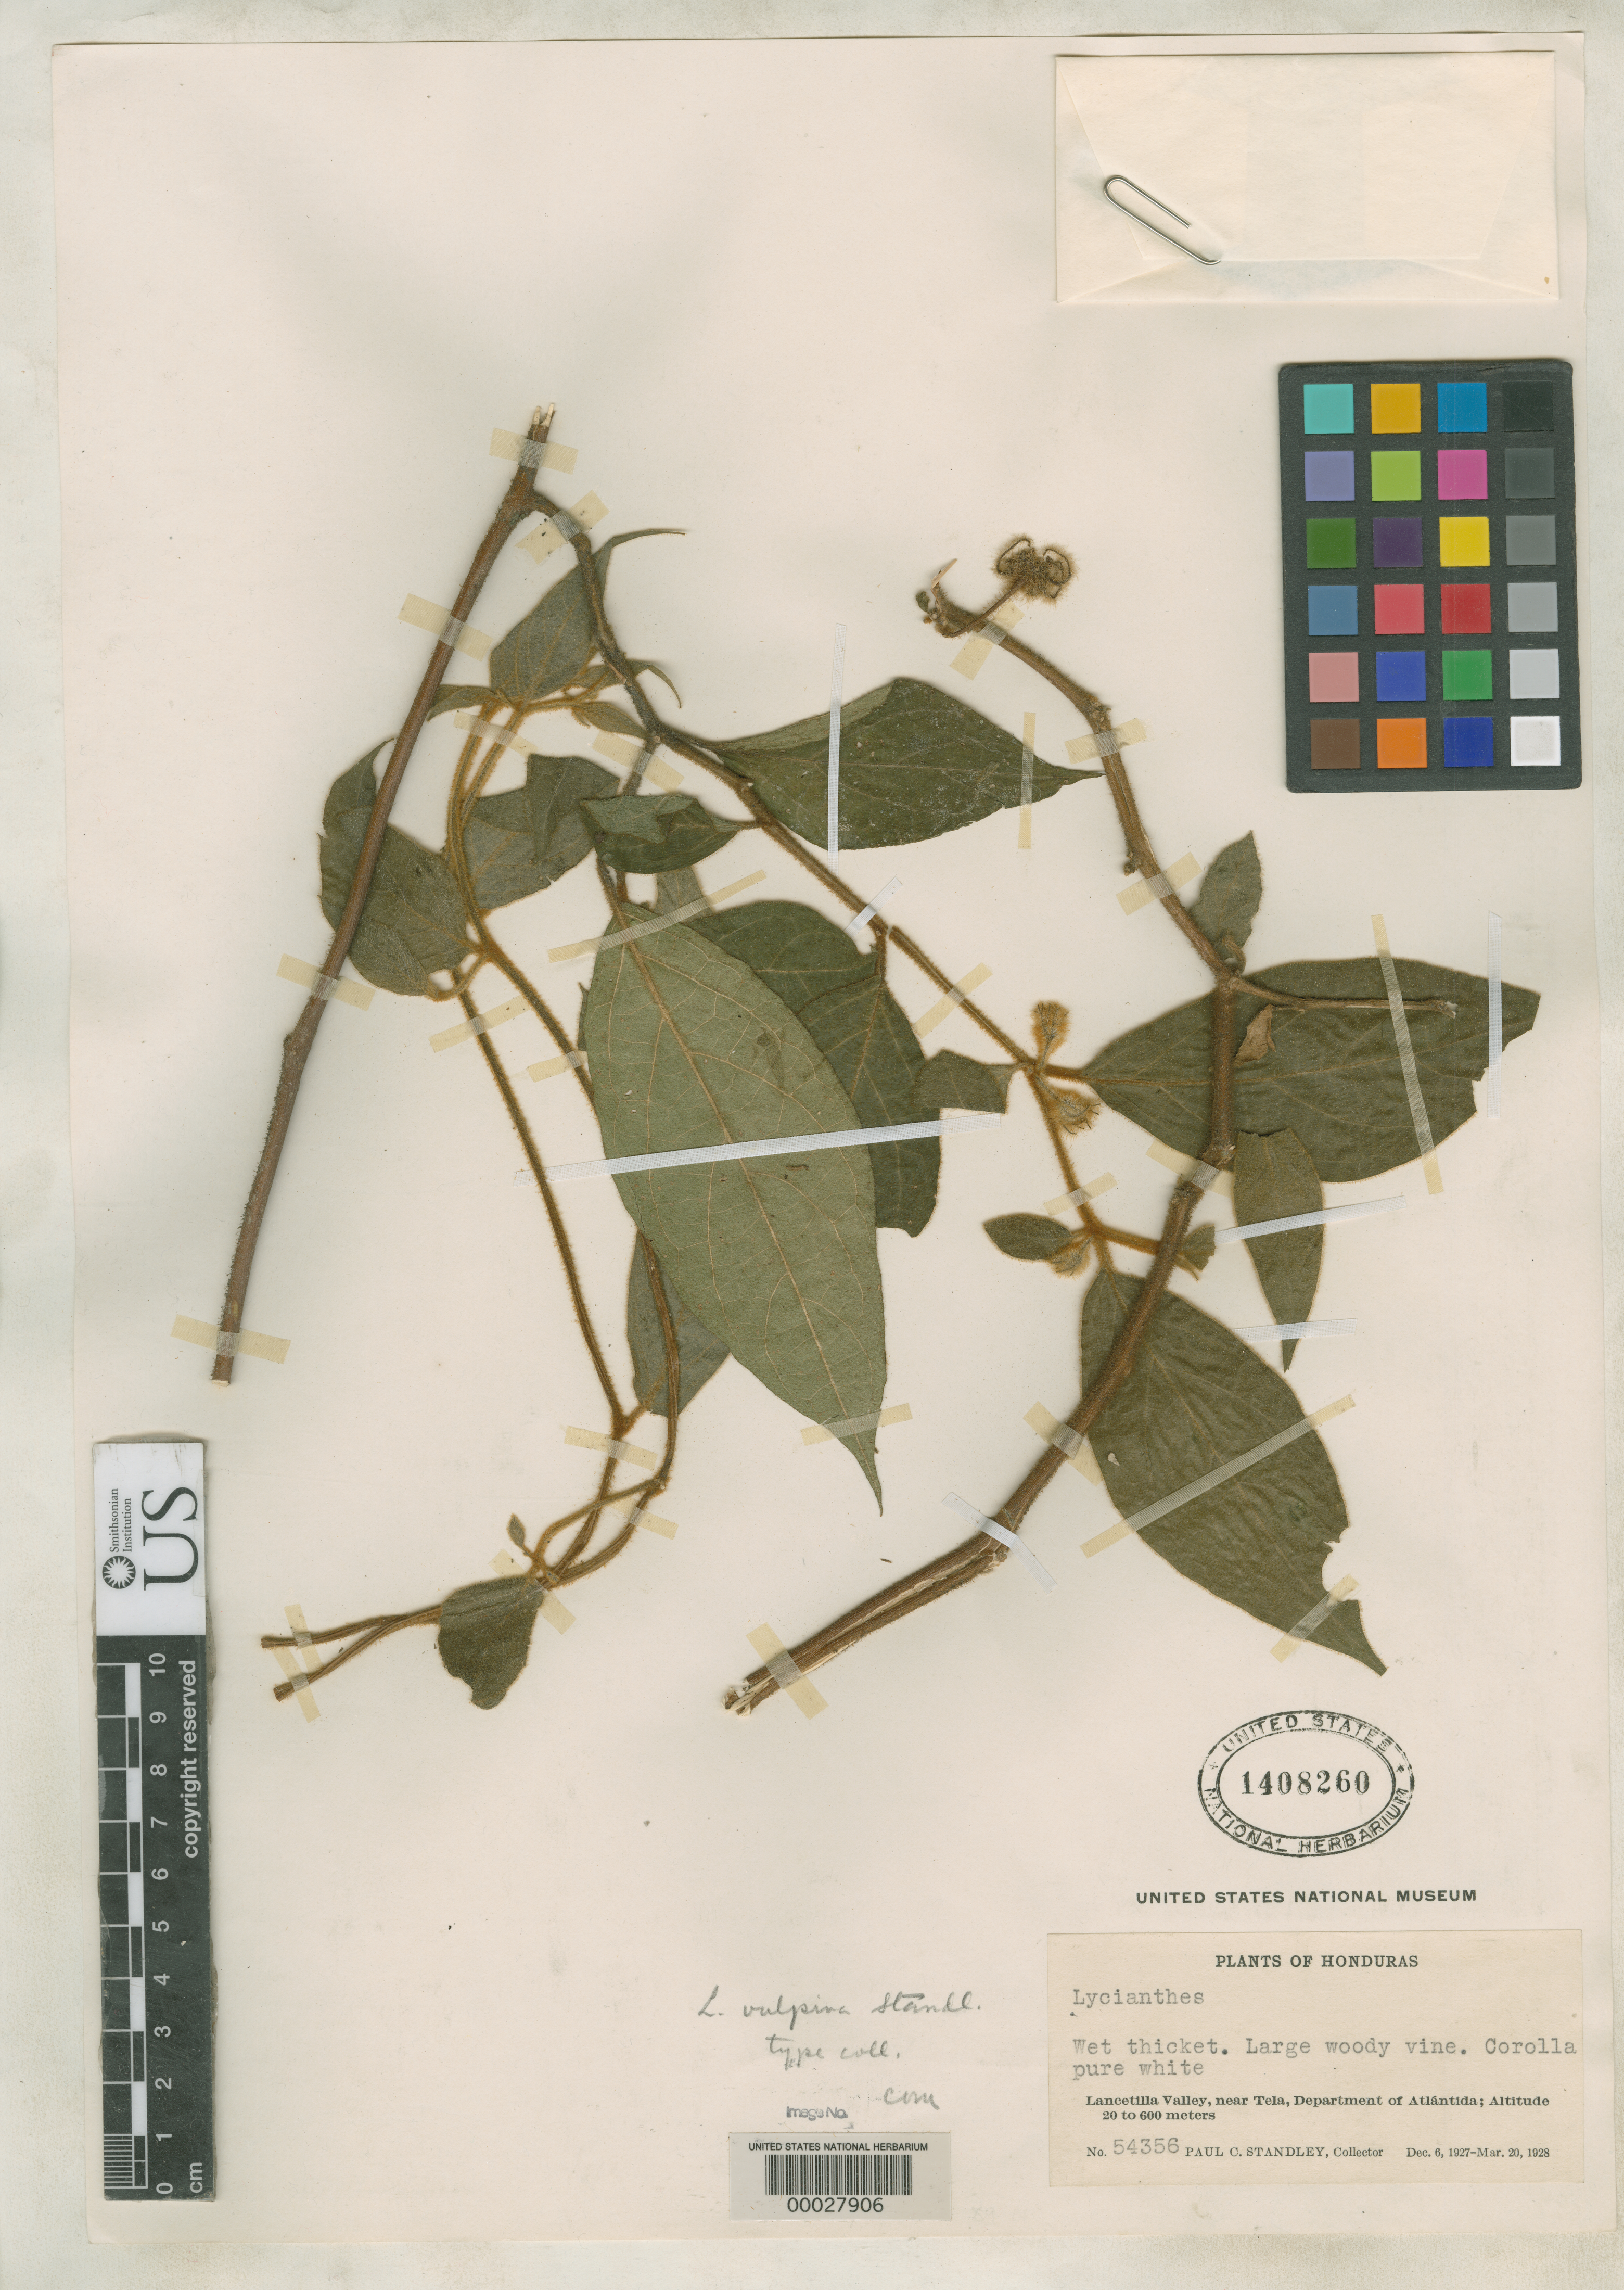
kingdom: Plantae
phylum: Tracheophyta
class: Magnoliopsida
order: Solanales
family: Solanaceae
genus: Lycianthes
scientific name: Lycianthes vulpina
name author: Standl.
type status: Isotype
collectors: P. C. Standley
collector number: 54356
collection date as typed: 06 Dec 1927 to 20 Mar 1928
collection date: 1927-12-06/1928-03-20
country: Honduras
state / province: Atlántida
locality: Lancetilla Valley, near Tela.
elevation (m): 20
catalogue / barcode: US 1408260